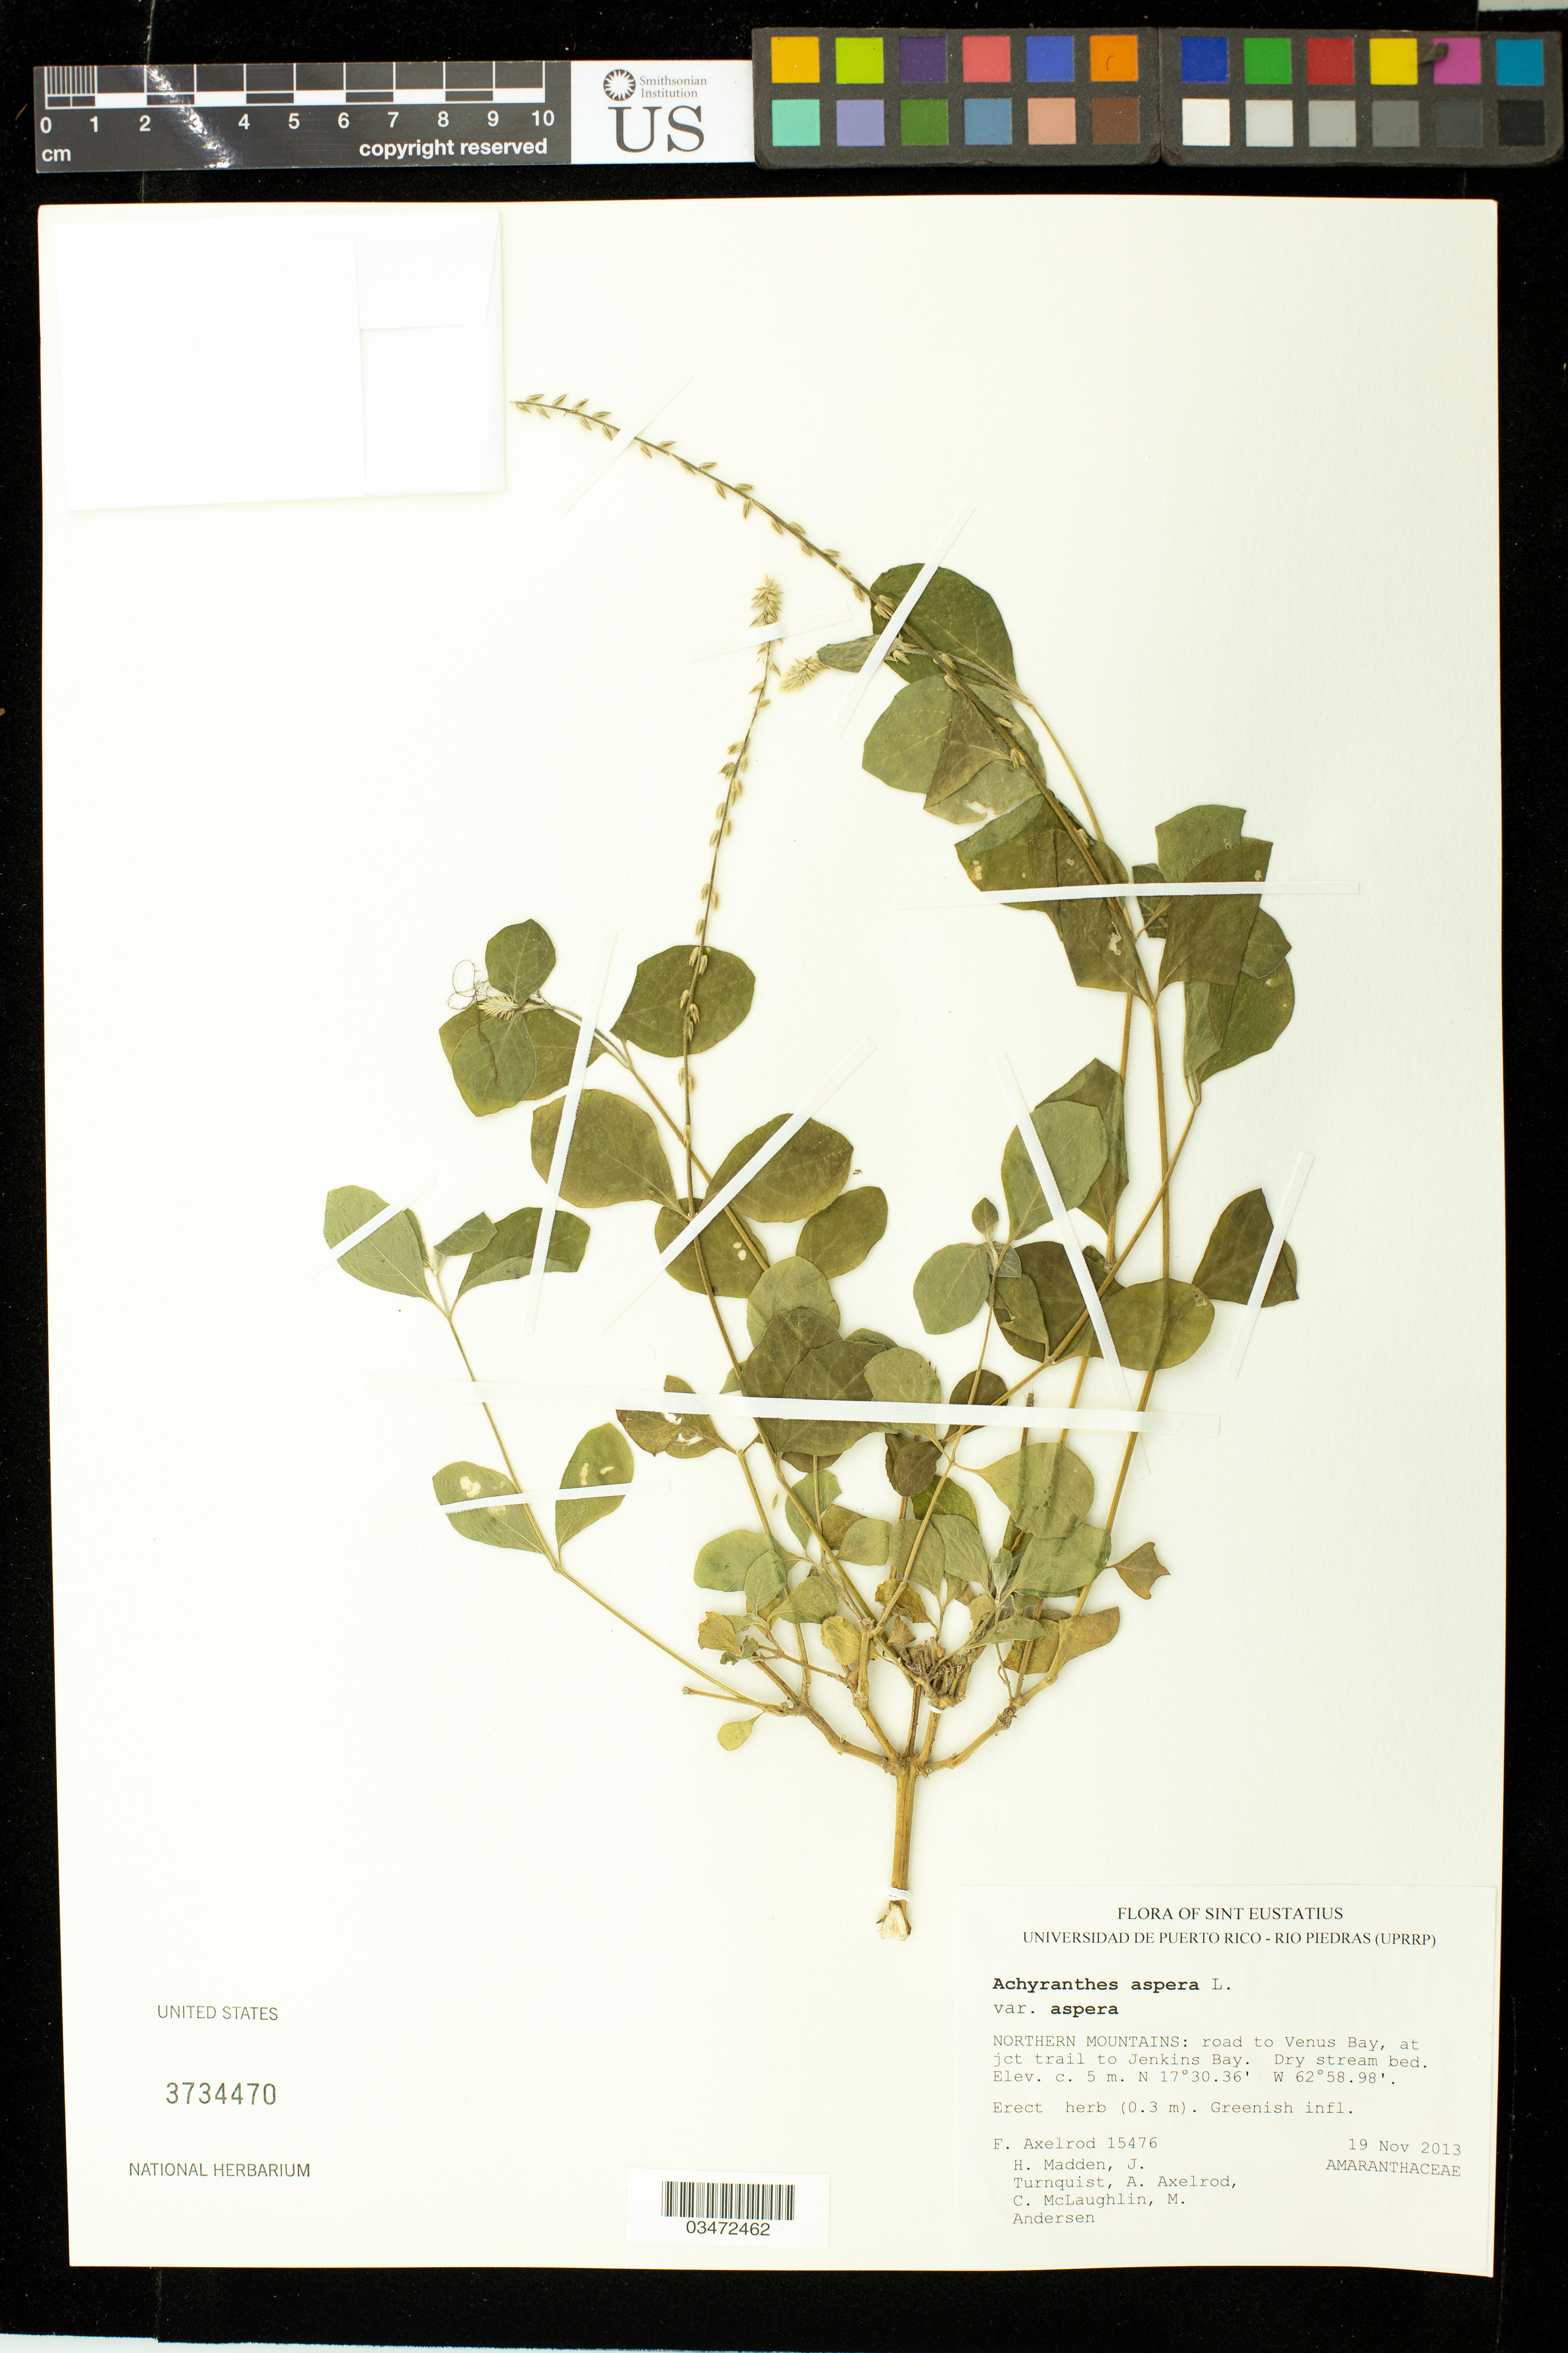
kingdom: Plantae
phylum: Tracheophyta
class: Magnoliopsida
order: Caryophyllales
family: Amaranthaceae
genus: Achyranthes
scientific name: Achyranthes aspera var. aspera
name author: L.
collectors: F. S. Axelrod, H. Madden, J. Turnquist, A. Axelrod, C. McLaughlin & M. Andersen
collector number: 15476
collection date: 2013-11-19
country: Netherlands Antilles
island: St. Eustatius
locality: Northern Mountains, road to Venus Bay at jct trail to Jenkins Bay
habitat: Dry stream bed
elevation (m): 5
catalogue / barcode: US 3734470